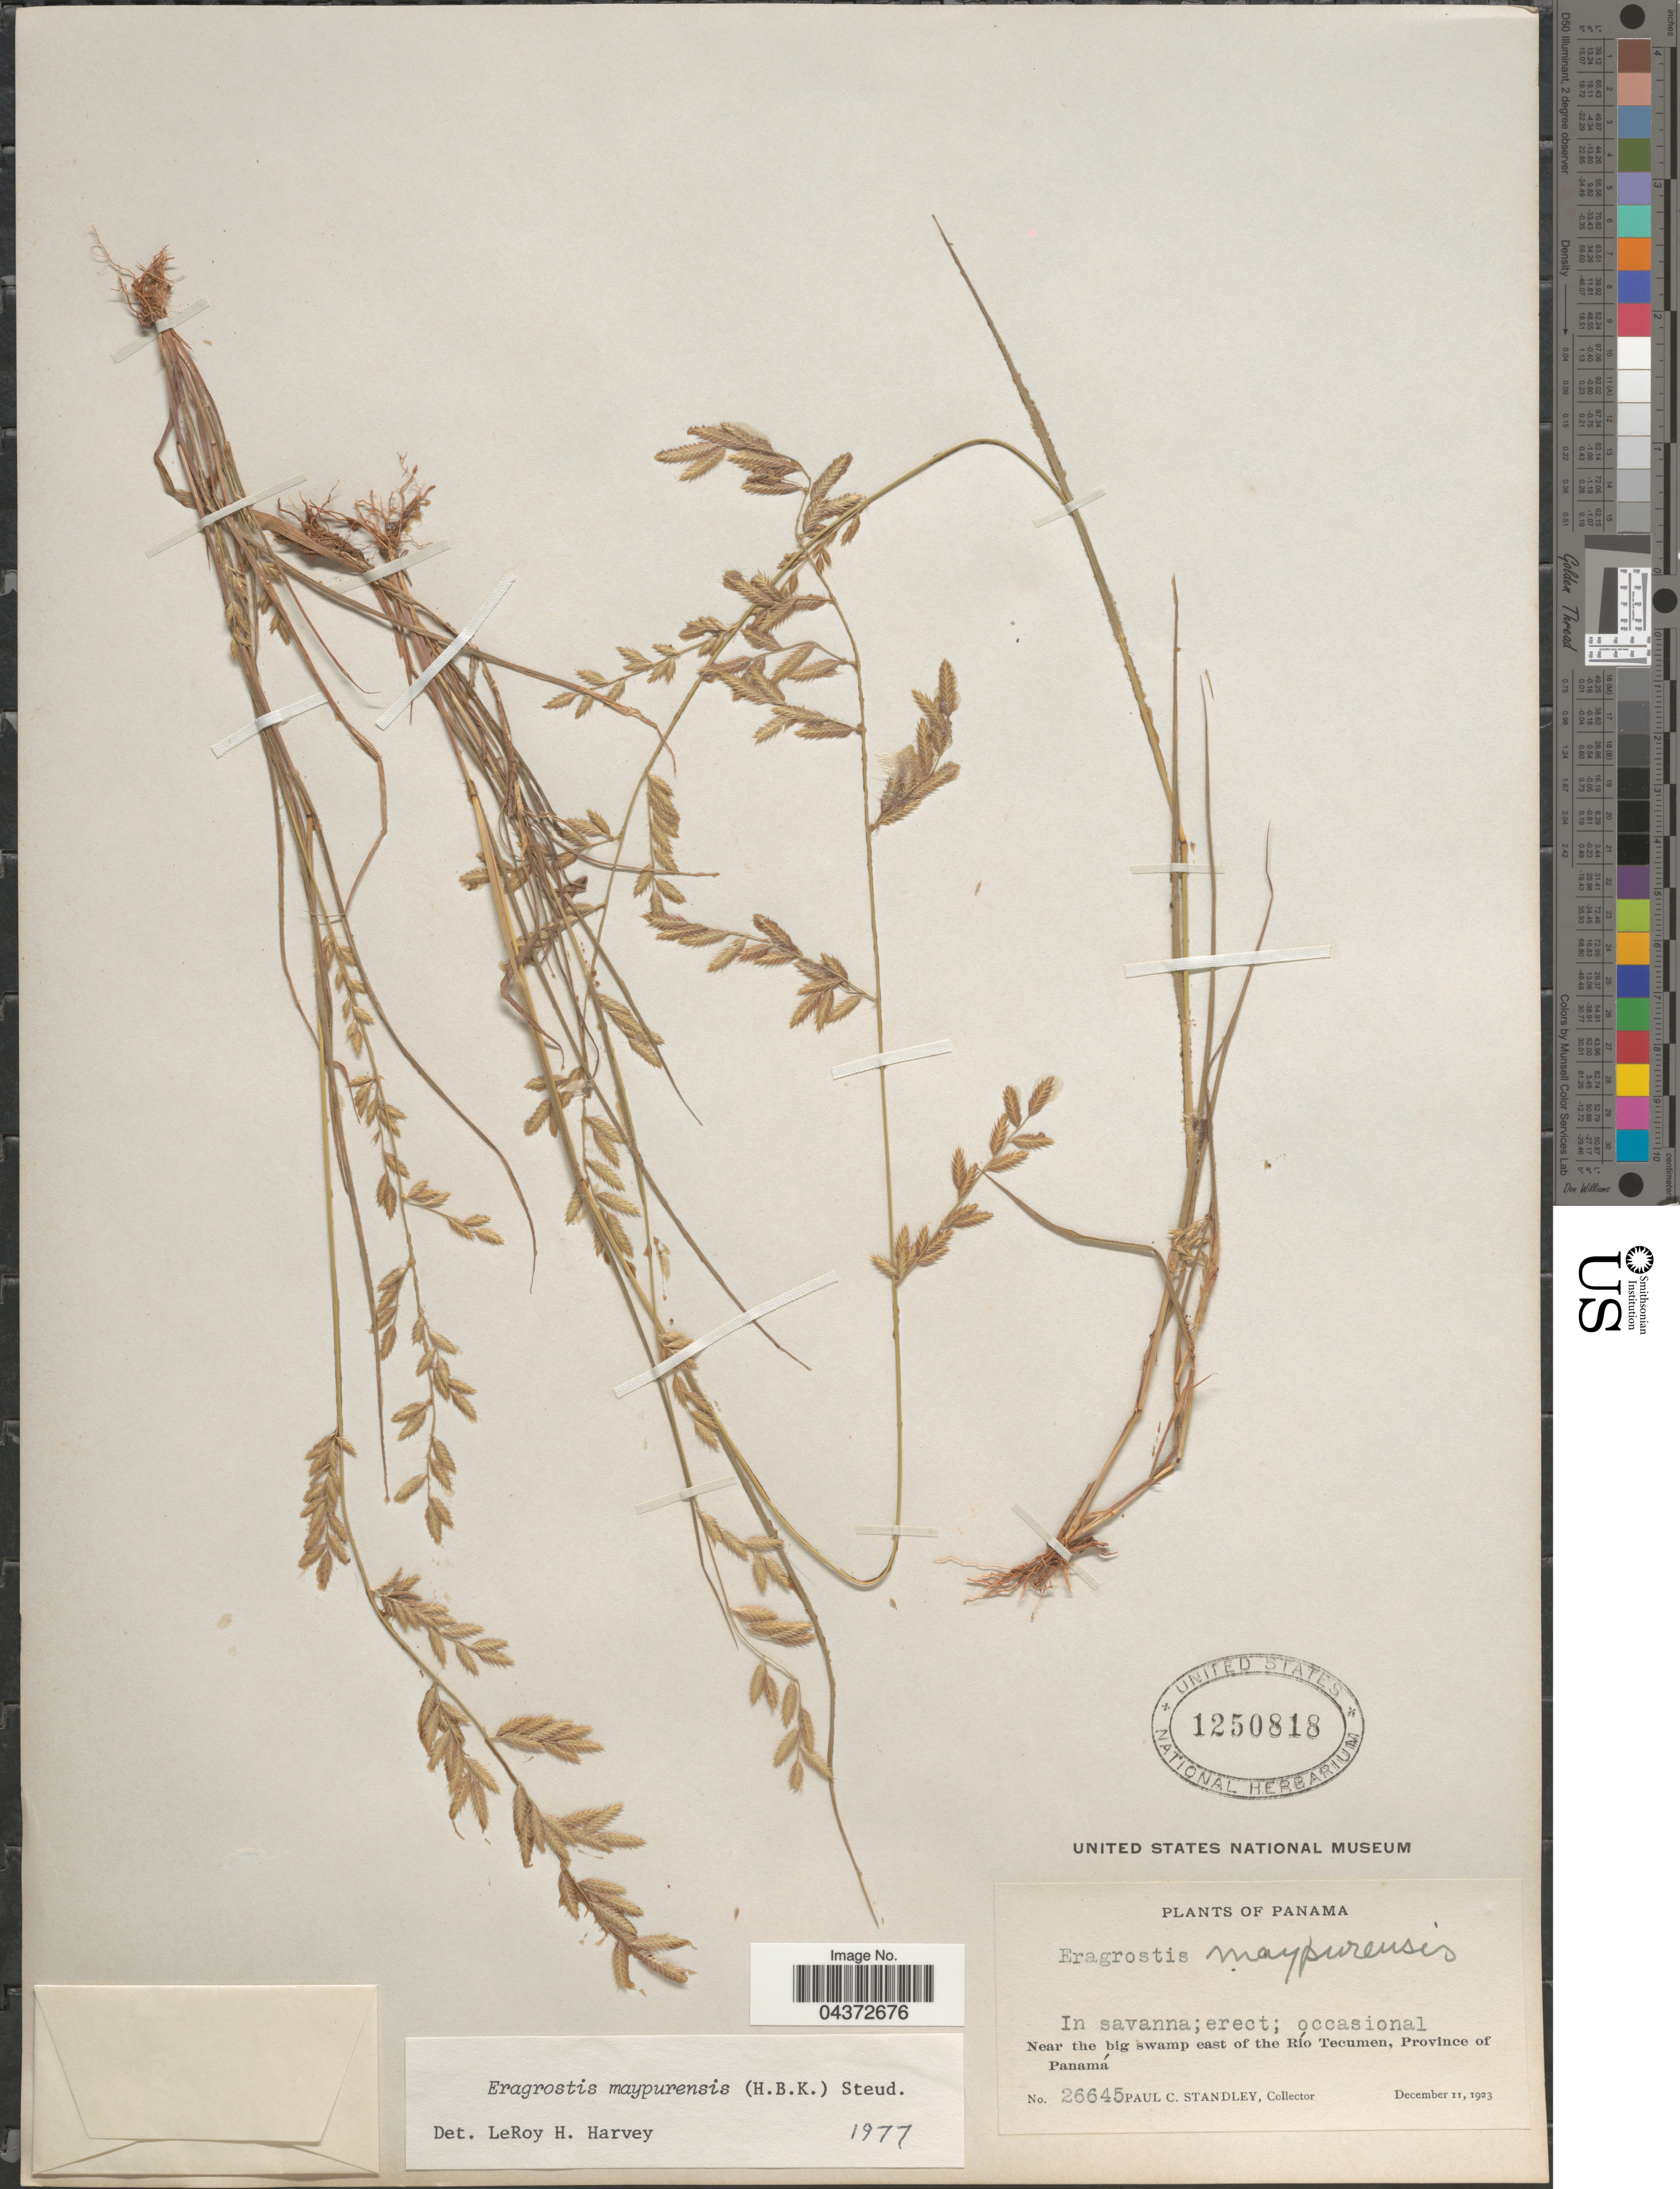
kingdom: Plantae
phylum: Tracheophyta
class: Liliopsida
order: Poales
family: Poaceae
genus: Eragrostis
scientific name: Eragrostis maypurensis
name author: (Kunth) Steud.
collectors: P. C. Standley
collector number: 26645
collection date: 1923-12-11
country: Panama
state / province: Panamá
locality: In savanna; occasional. Near the big swamp east of the Río Tecumen.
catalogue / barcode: US 1250818